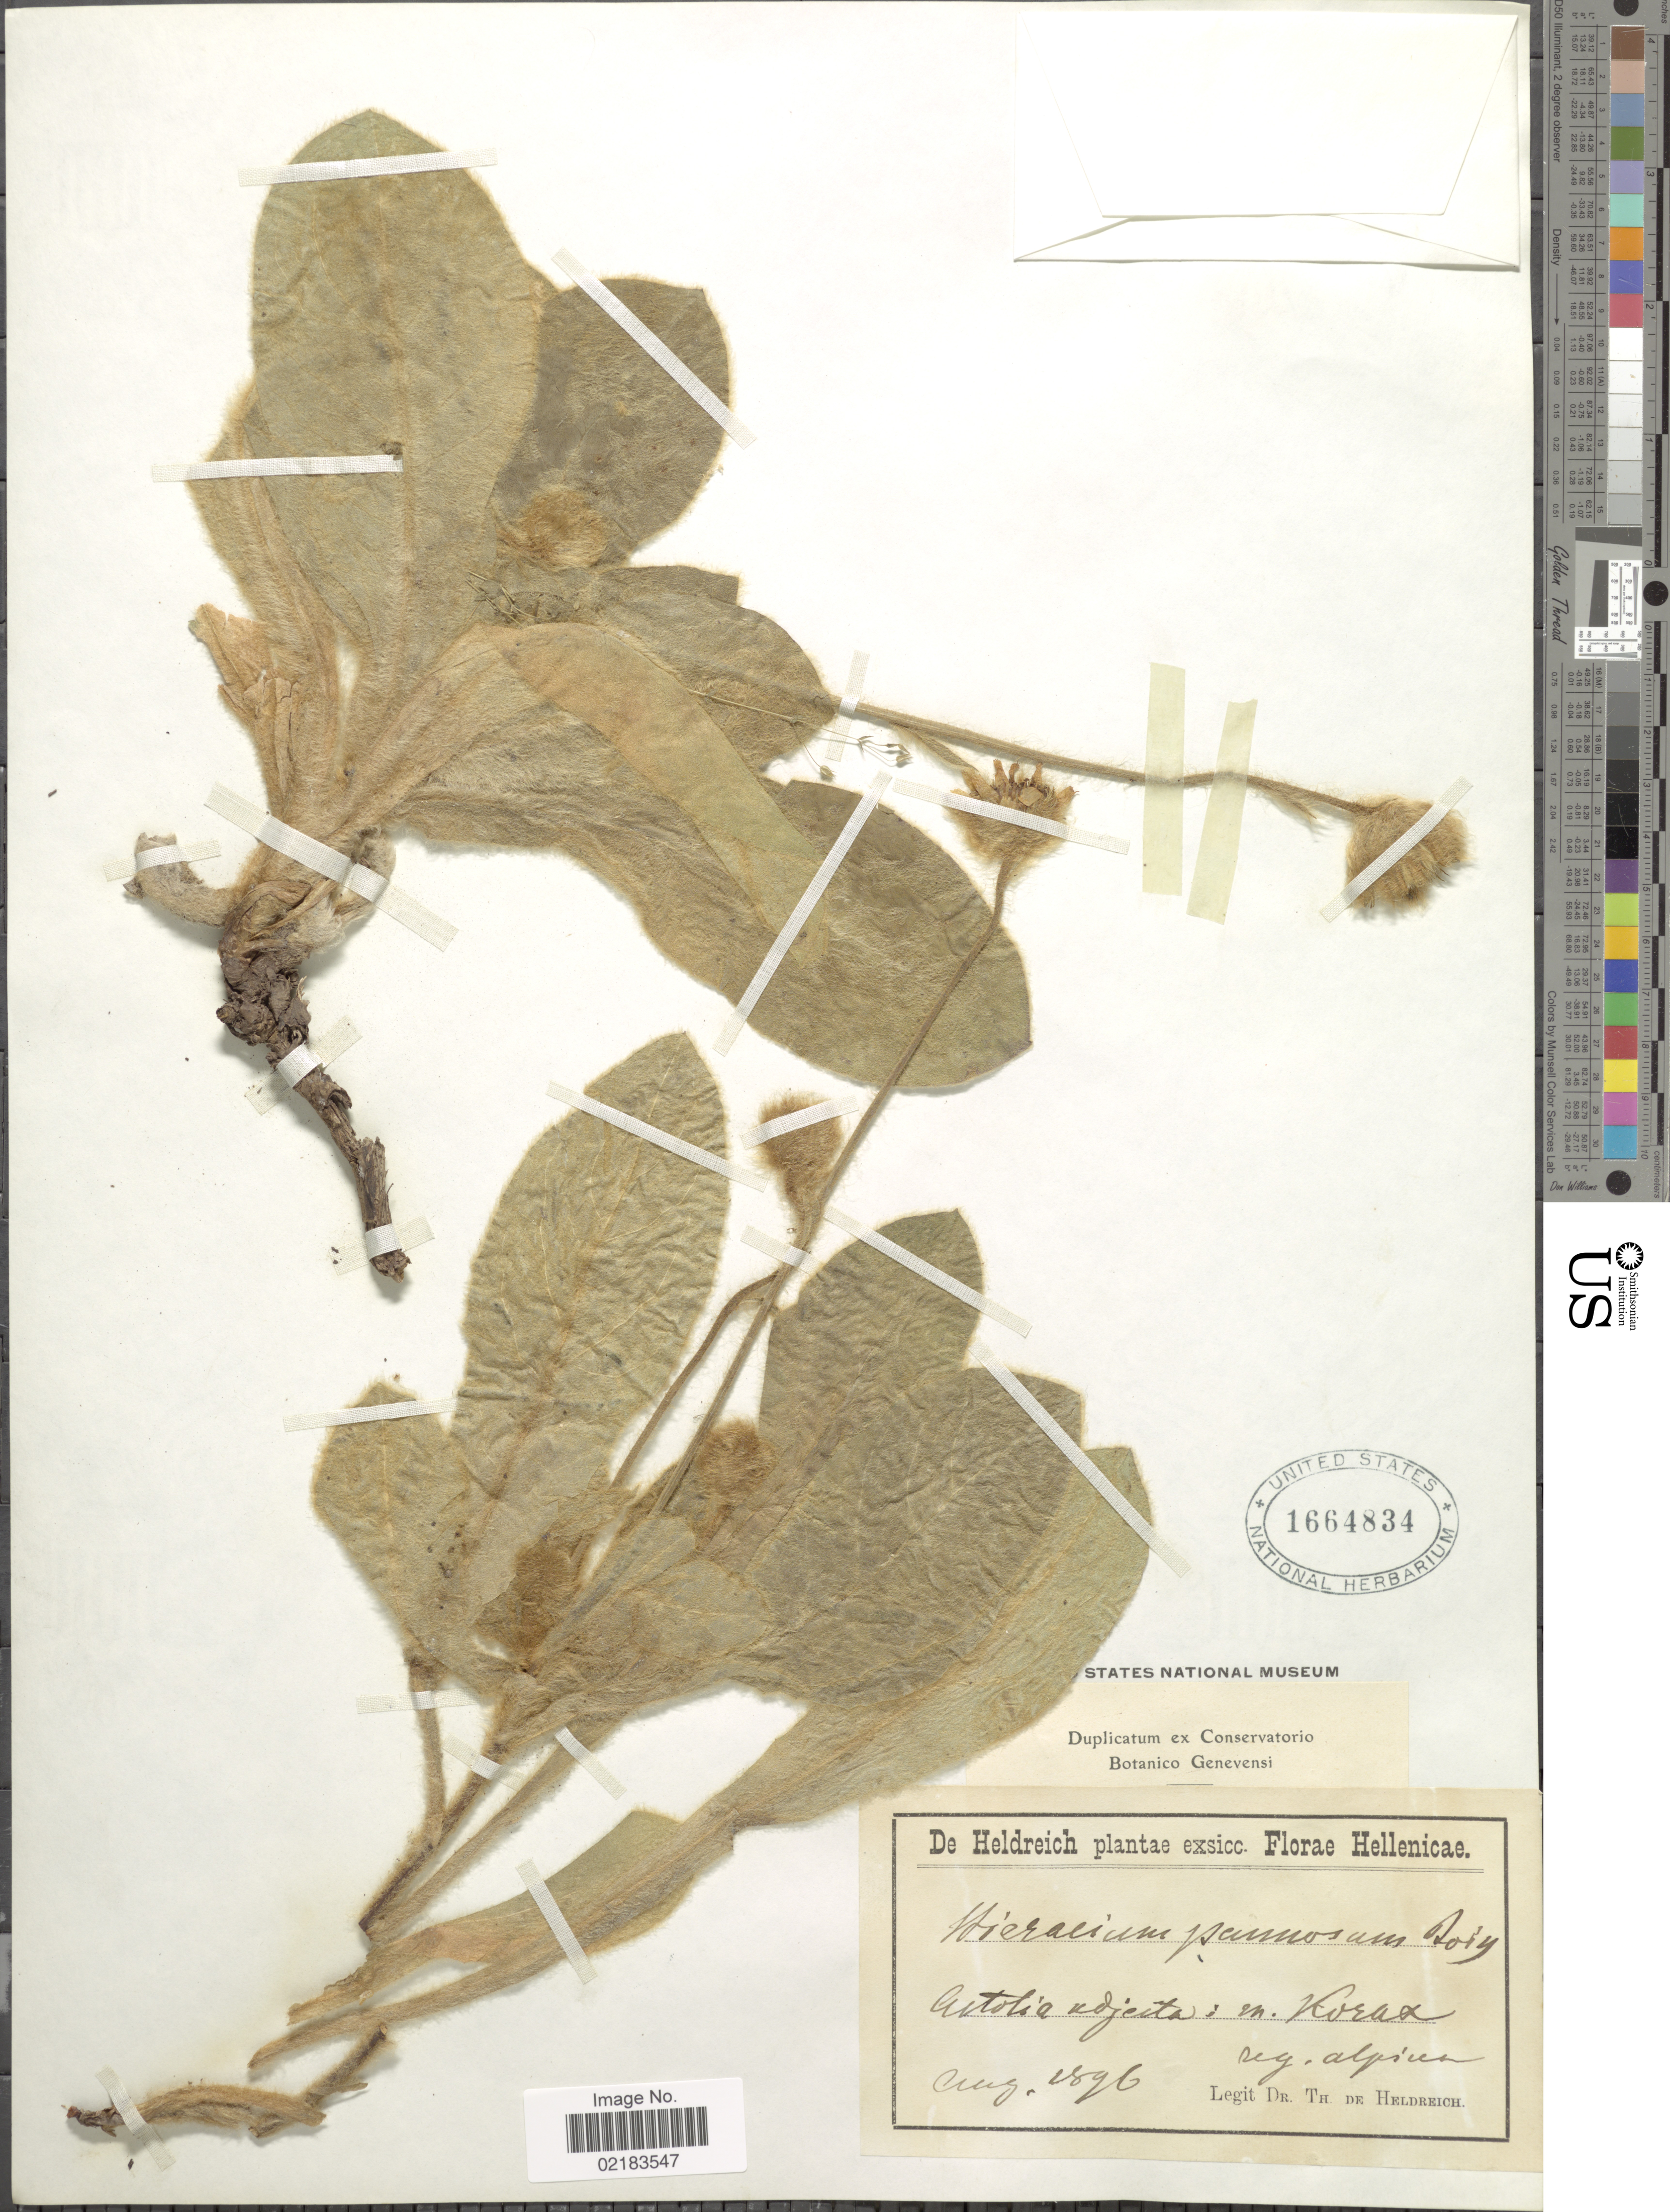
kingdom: Plantae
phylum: Tracheophyta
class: Magnoliopsida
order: Asterales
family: Asteraceae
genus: Hieracium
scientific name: Hieracium pannosum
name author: Boiss.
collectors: T. De Heldreich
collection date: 1896-08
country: Greece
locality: Hellenicae, Artotia adjecta: in. Korax, reg. alpina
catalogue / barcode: US 1664834